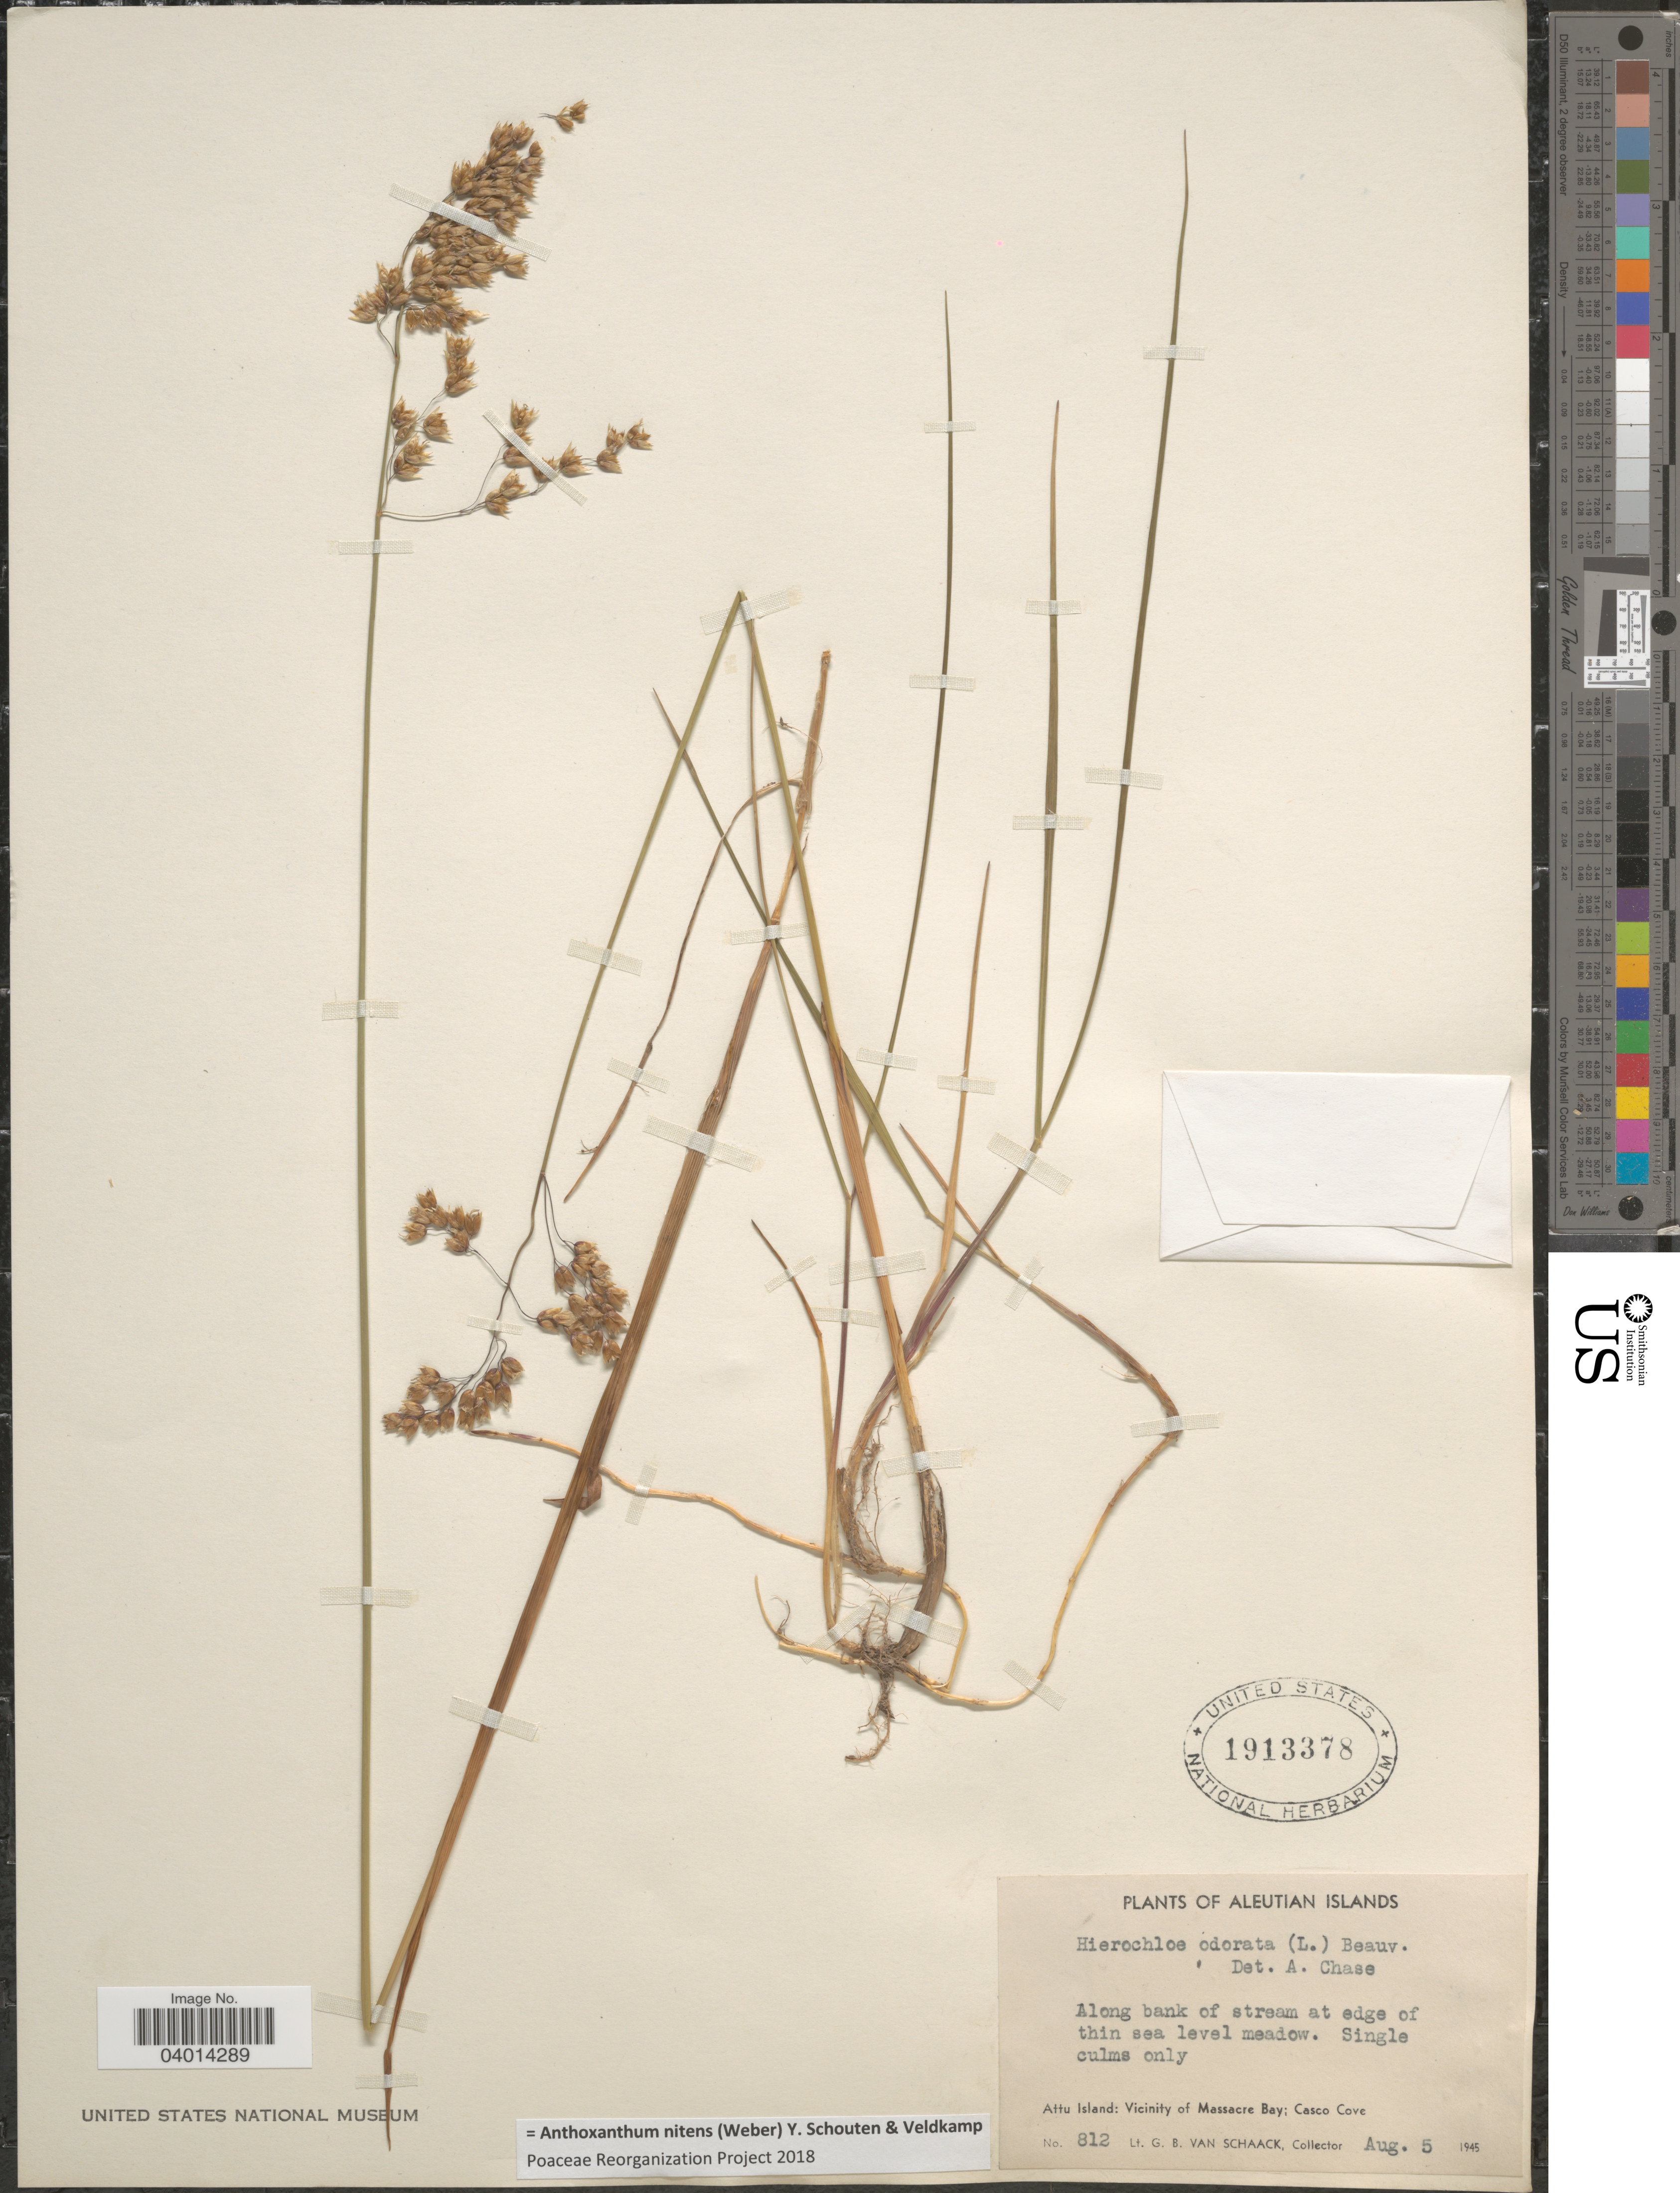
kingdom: Plantae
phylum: Tracheophyta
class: Liliopsida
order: Poales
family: Poaceae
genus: Anthoxanthum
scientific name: Anthoxanthum nitens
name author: (G.H. Weber) R.T.A. Schouten & Veldkamp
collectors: G. Van Schaack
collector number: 812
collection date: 1945-08-05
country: United States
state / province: Alaska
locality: Aleutian Islands. Along bank of stream at edge of thin sea level meadow. Attu Island: Vicinity of Massacre Bay; Casco Cove.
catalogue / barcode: US 1913378